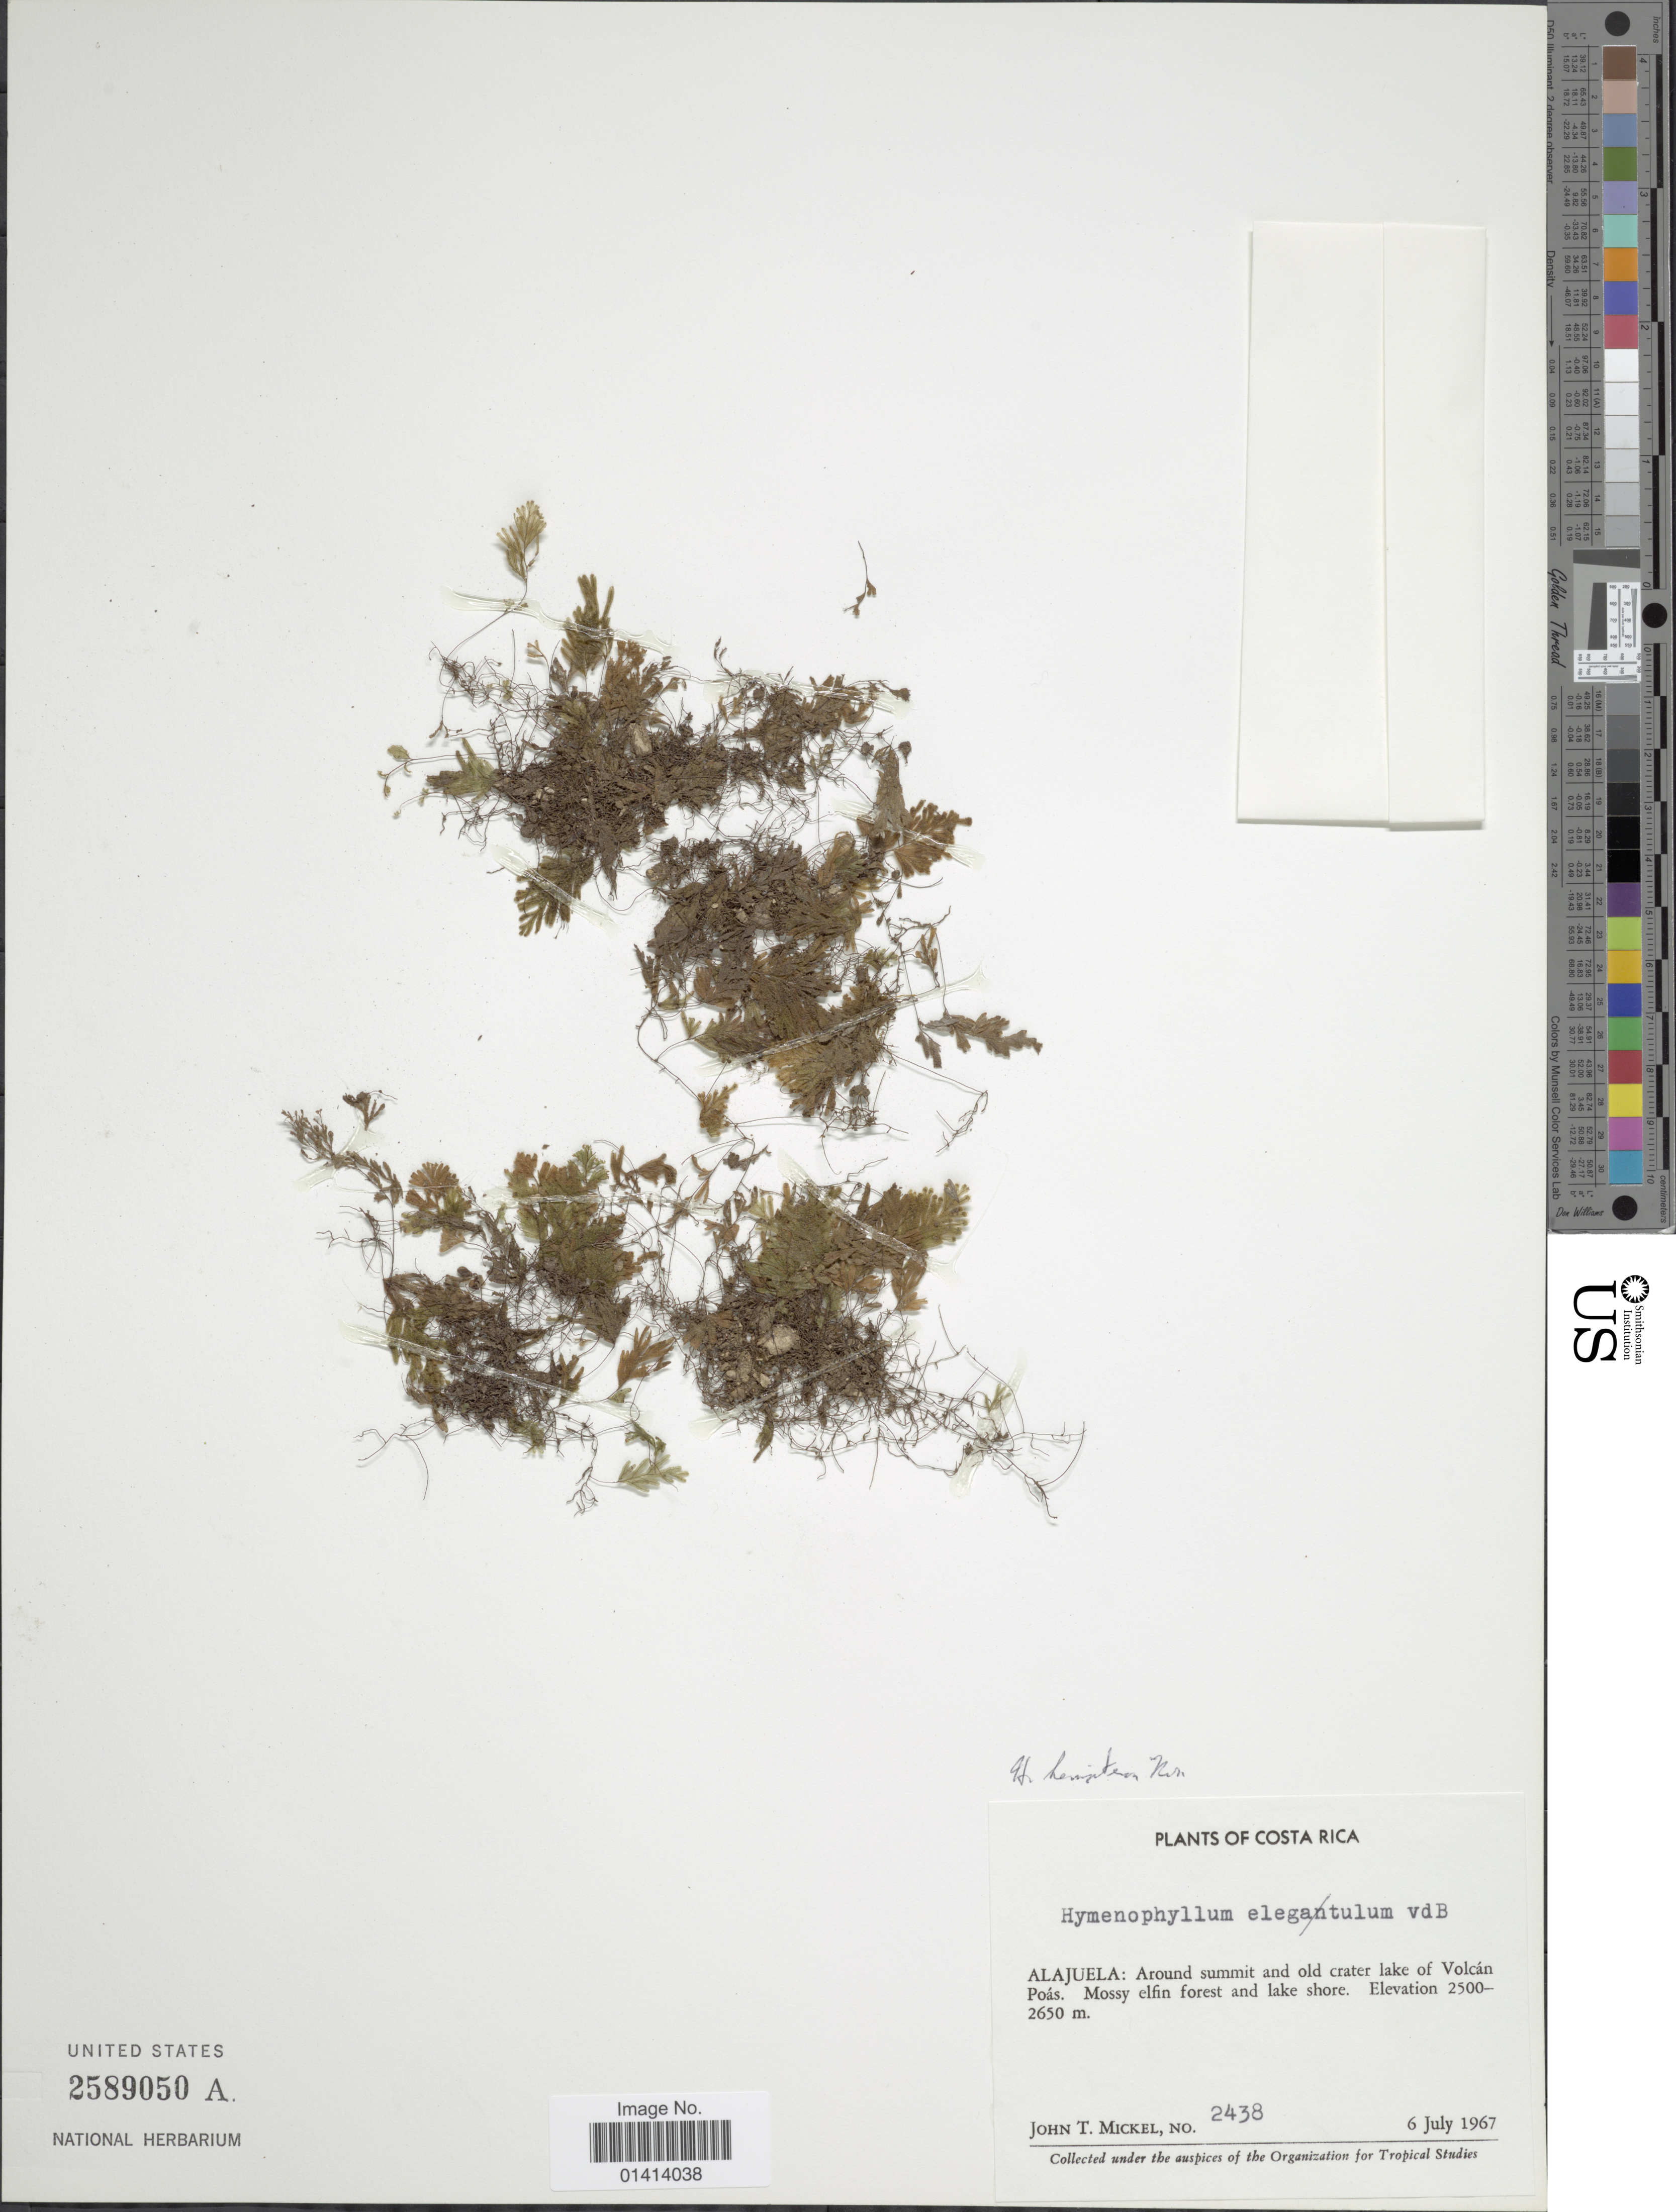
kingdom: Plantae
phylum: Tracheophyta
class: Polypodiopsida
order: Hymenophyllales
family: Hymenophyllaceae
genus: Hymenophyllum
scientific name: Hymenophyllum hemipteron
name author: Rosenst.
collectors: J. T. Mickel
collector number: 2438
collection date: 1967-07-06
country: Costa Rica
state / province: Alajuela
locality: Around summit and old crater lake of Volcán Poás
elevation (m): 2500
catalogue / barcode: US 2589050A